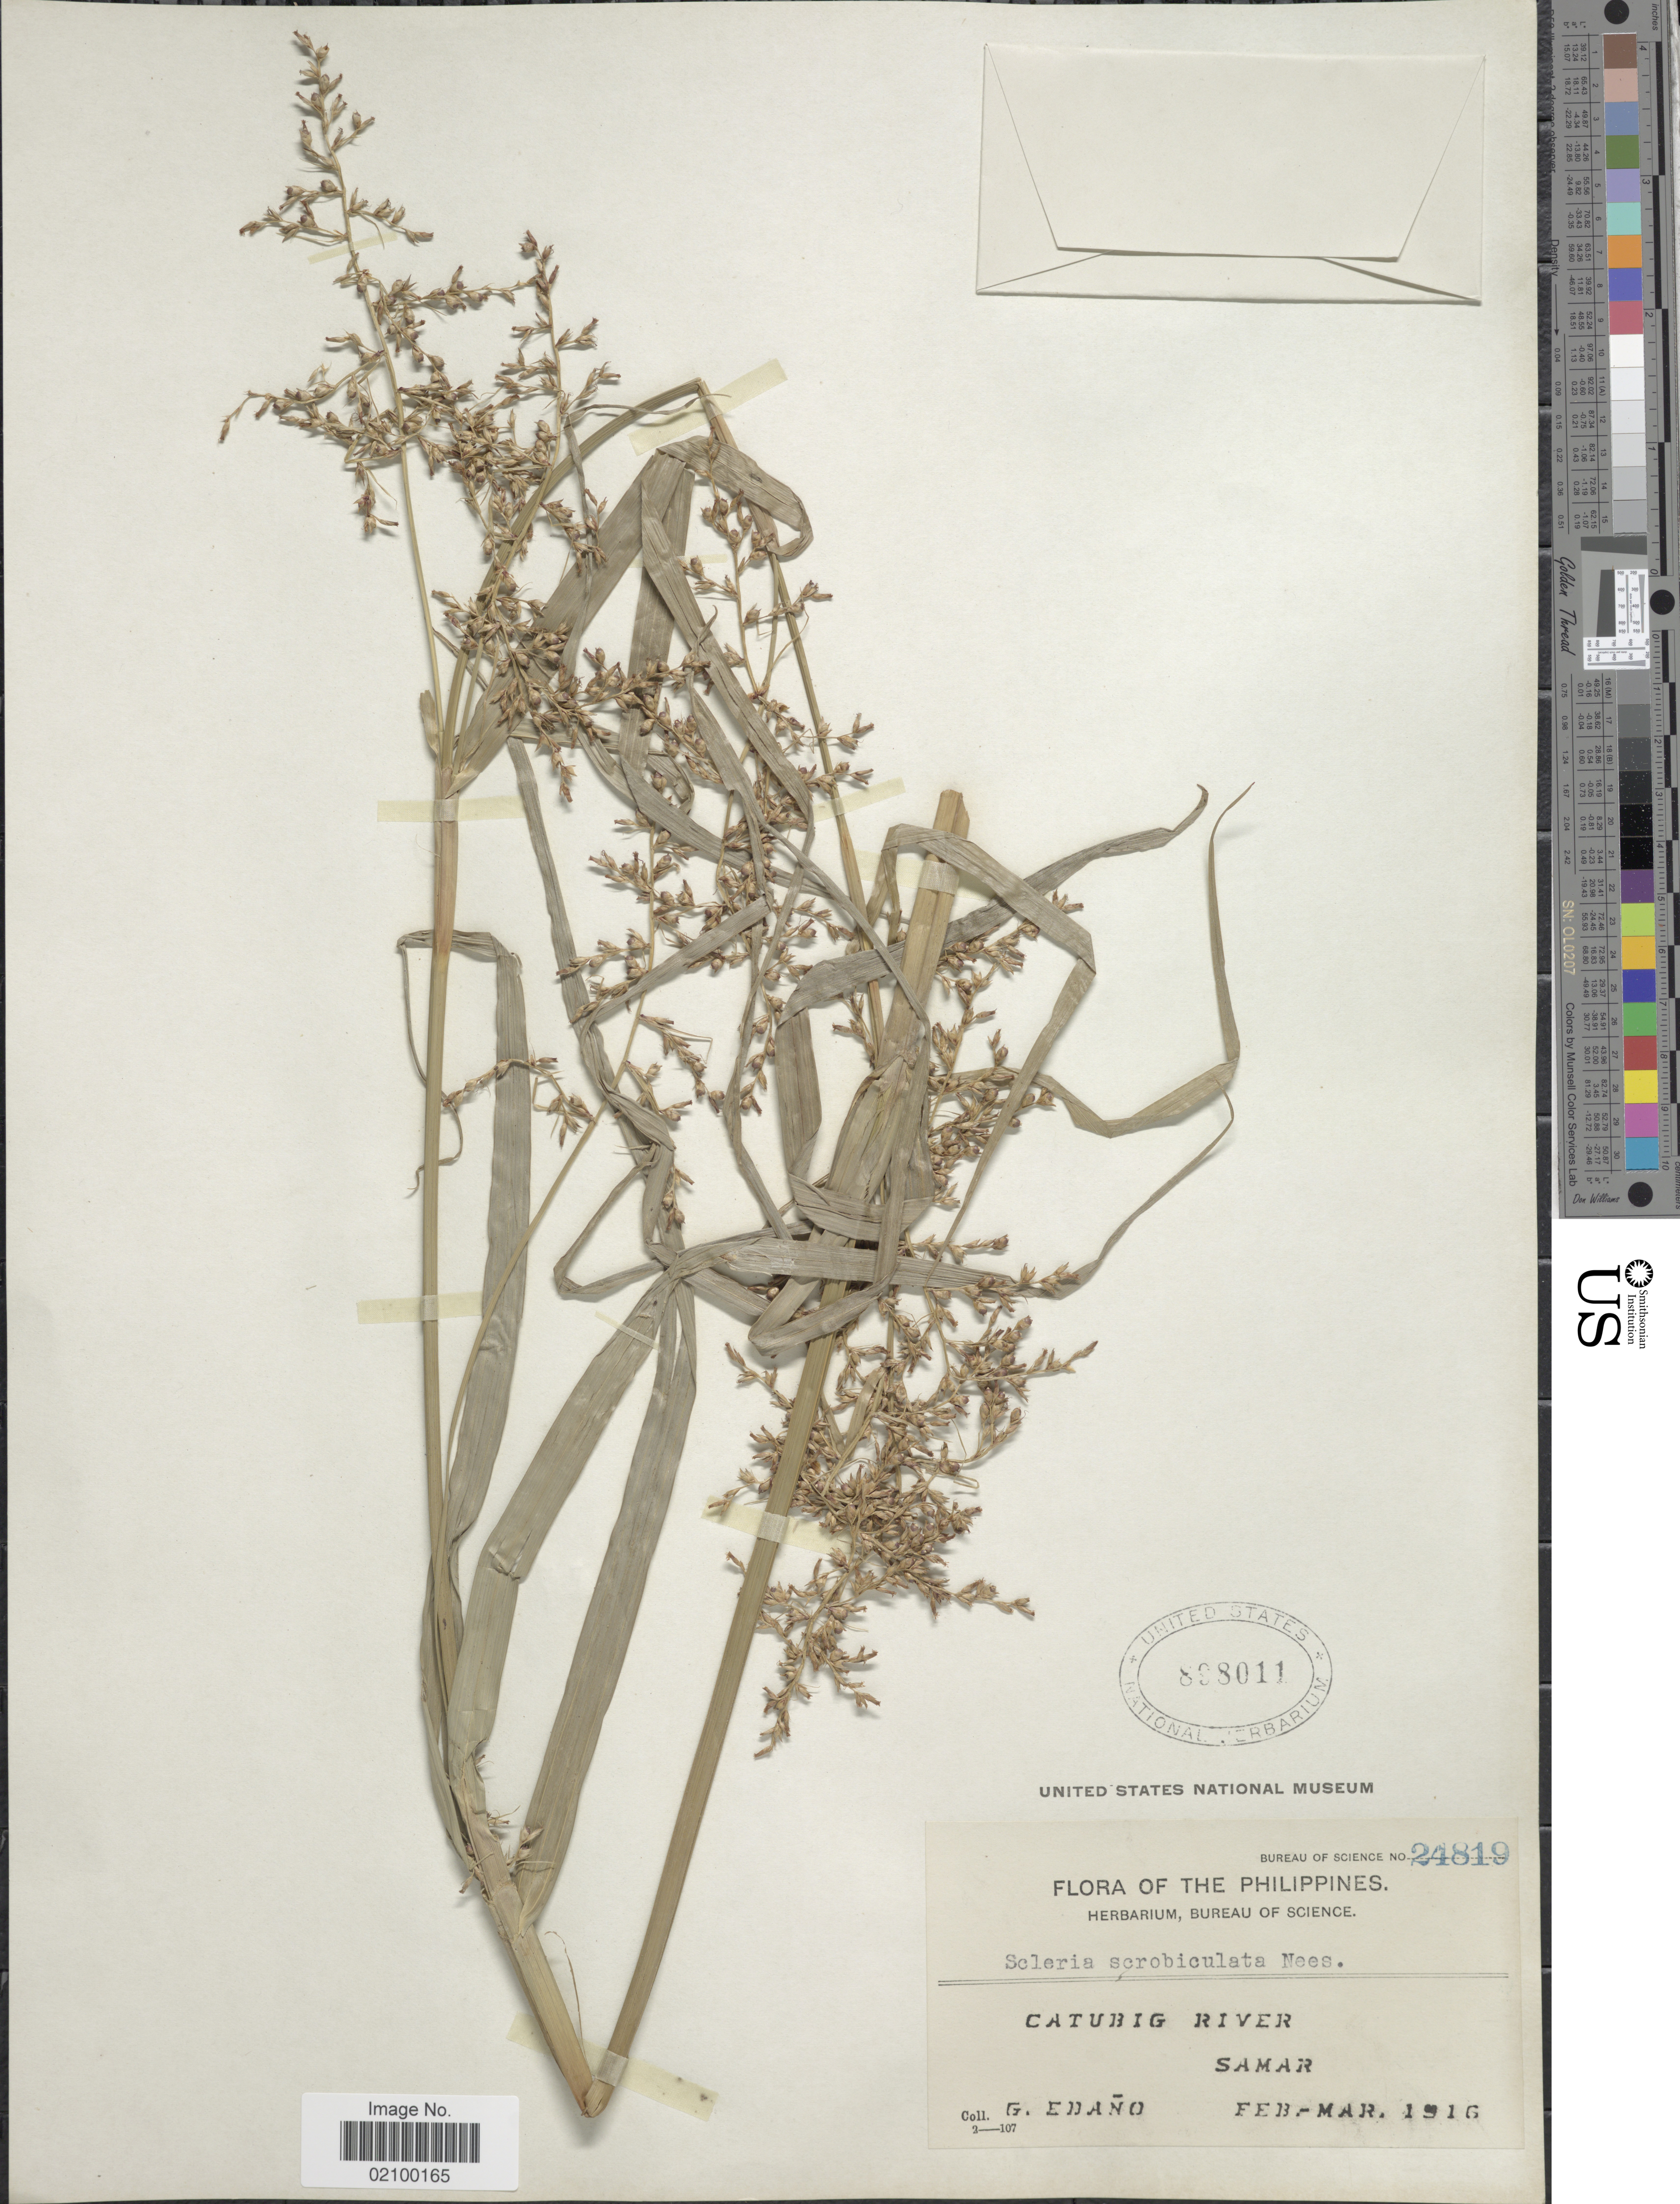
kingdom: Plantae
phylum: Tracheophyta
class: Liliopsida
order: Poales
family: Cyperaceae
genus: Scleria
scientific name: Scleria scrobiculata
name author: Nees & Meyen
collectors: G. Edaño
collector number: Bureau of Science 24819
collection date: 1916-02/1916-03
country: Philippines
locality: Catubig River, Samar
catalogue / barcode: US 898011